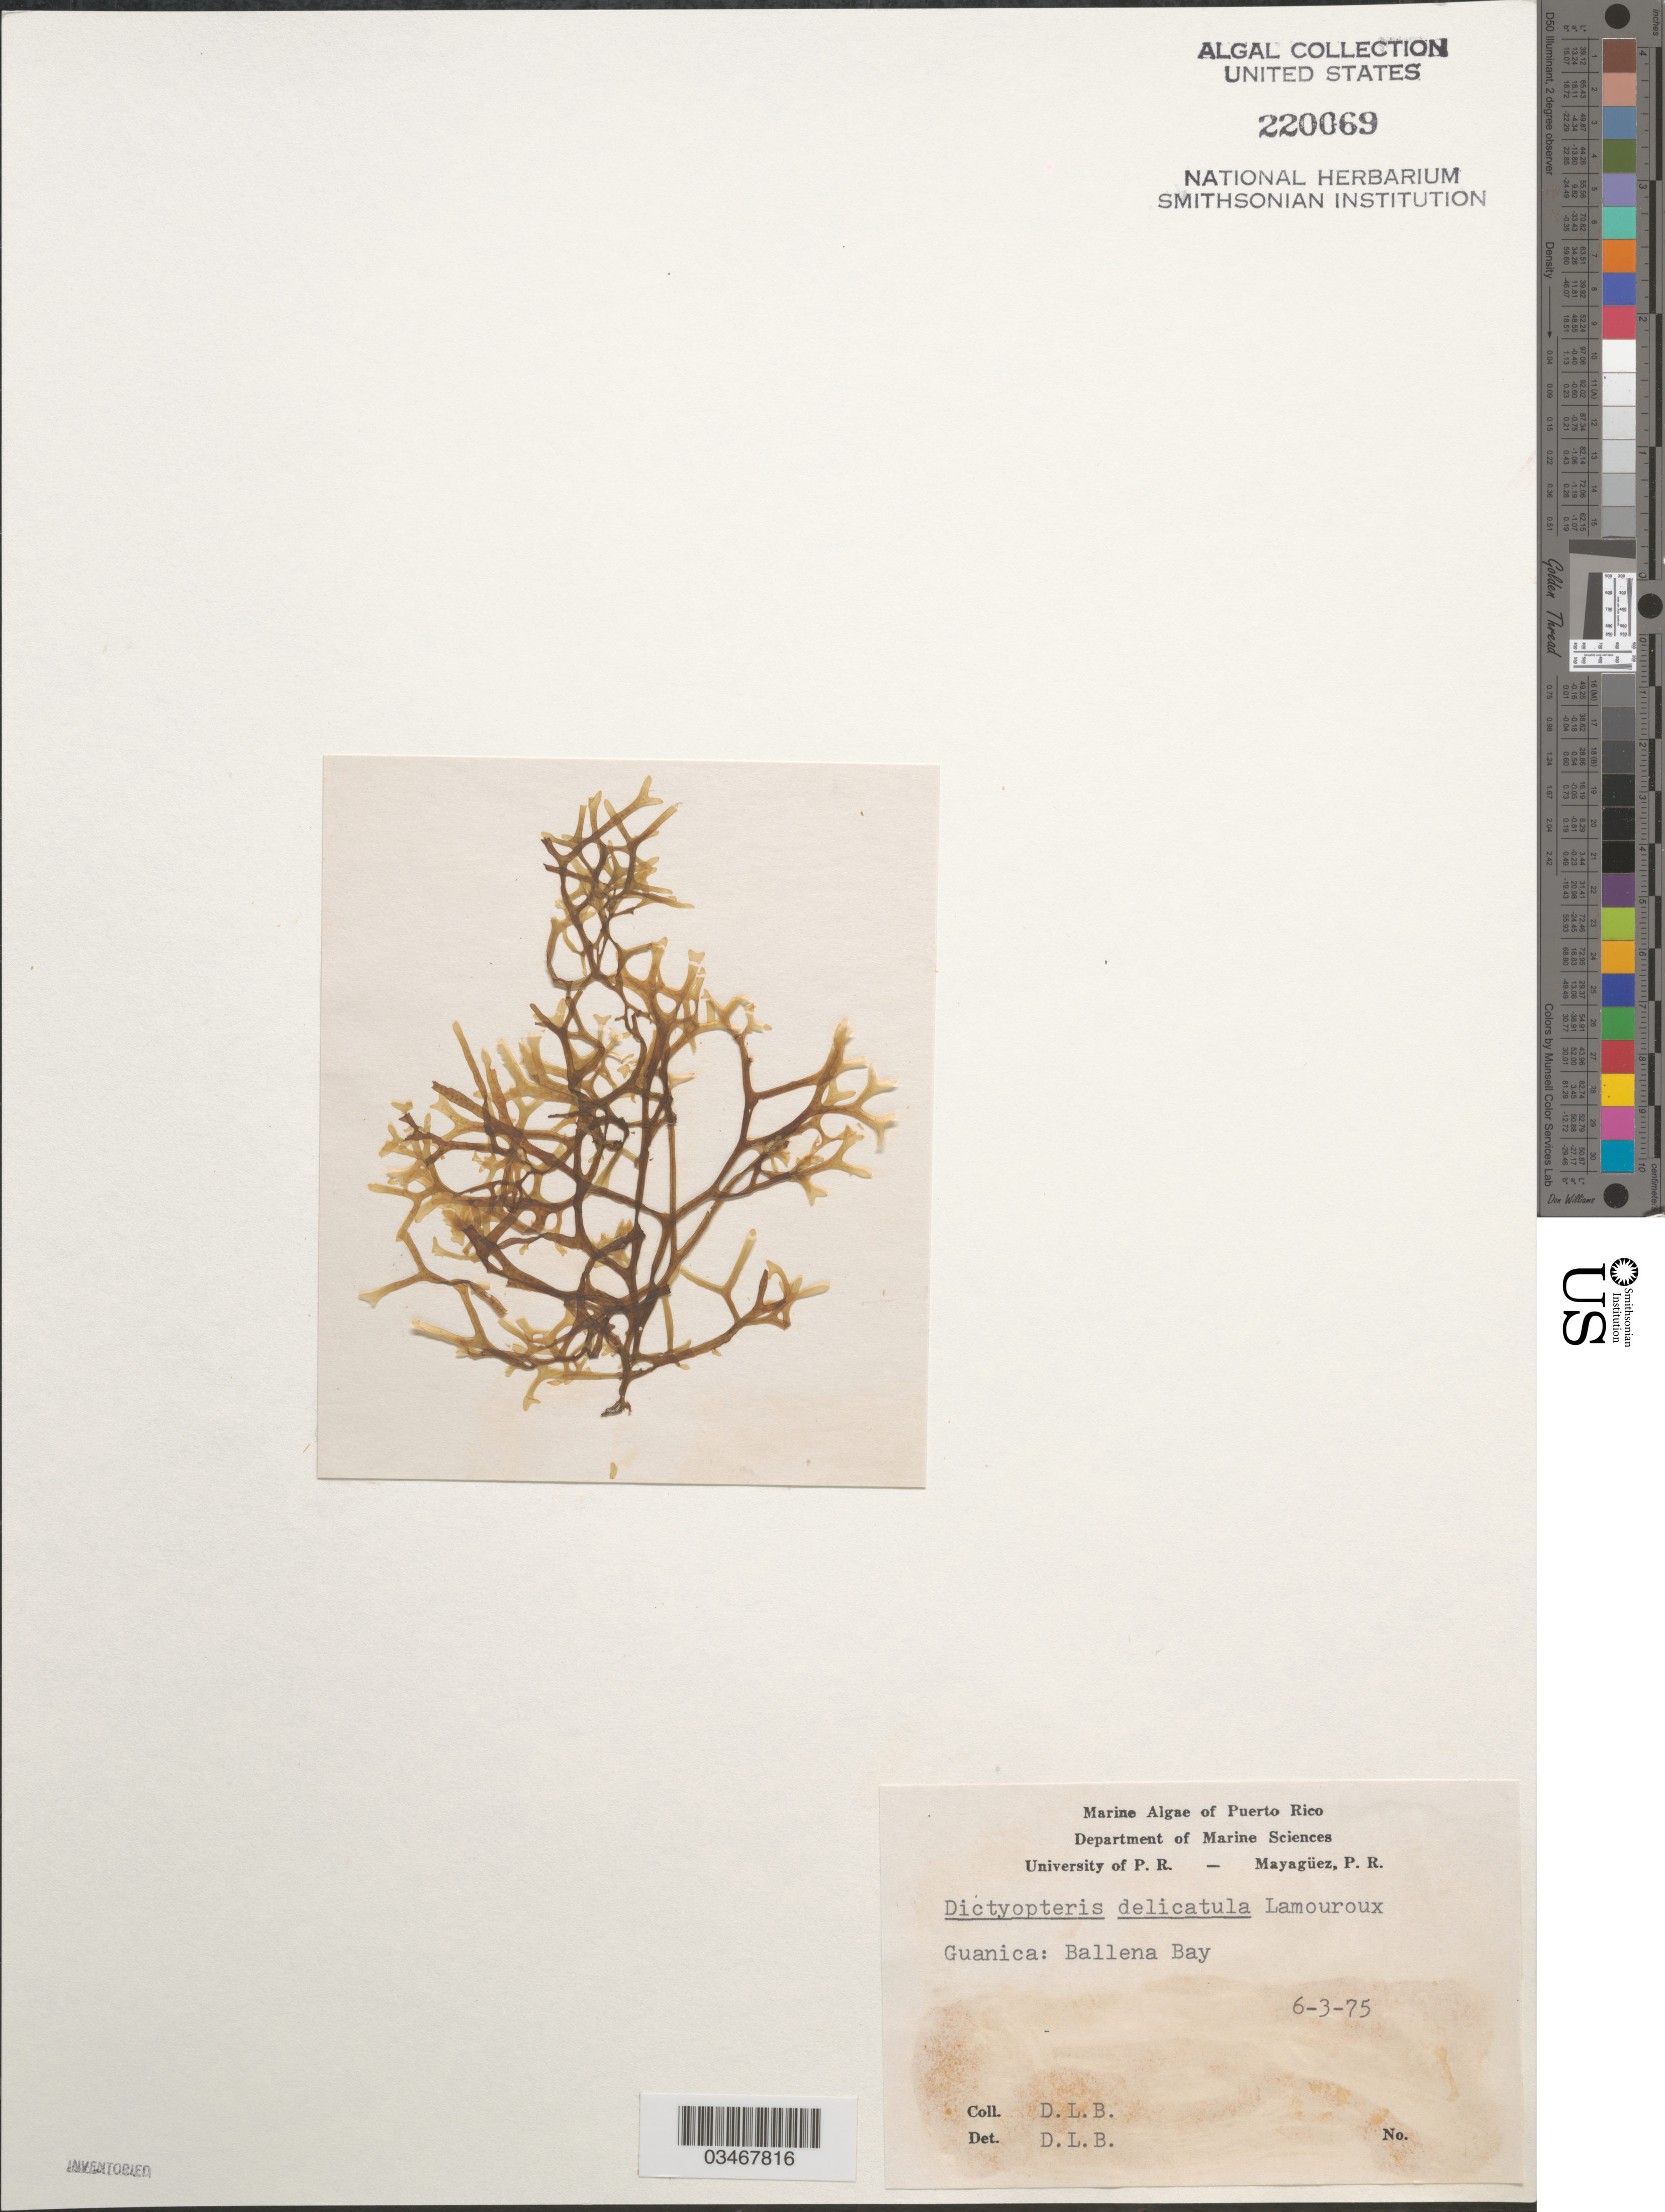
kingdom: Chromista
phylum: Ochrophyta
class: Phaeophyceae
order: Dictyotales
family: Dictyotaceae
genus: Dictyopteris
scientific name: Dictyopteris delicatula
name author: J.V.Lamouroux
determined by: Ballantine, D. L.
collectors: D.L. Ballantine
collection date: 1975-06-03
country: Puerto Rico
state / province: Guanica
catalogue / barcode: US 220069